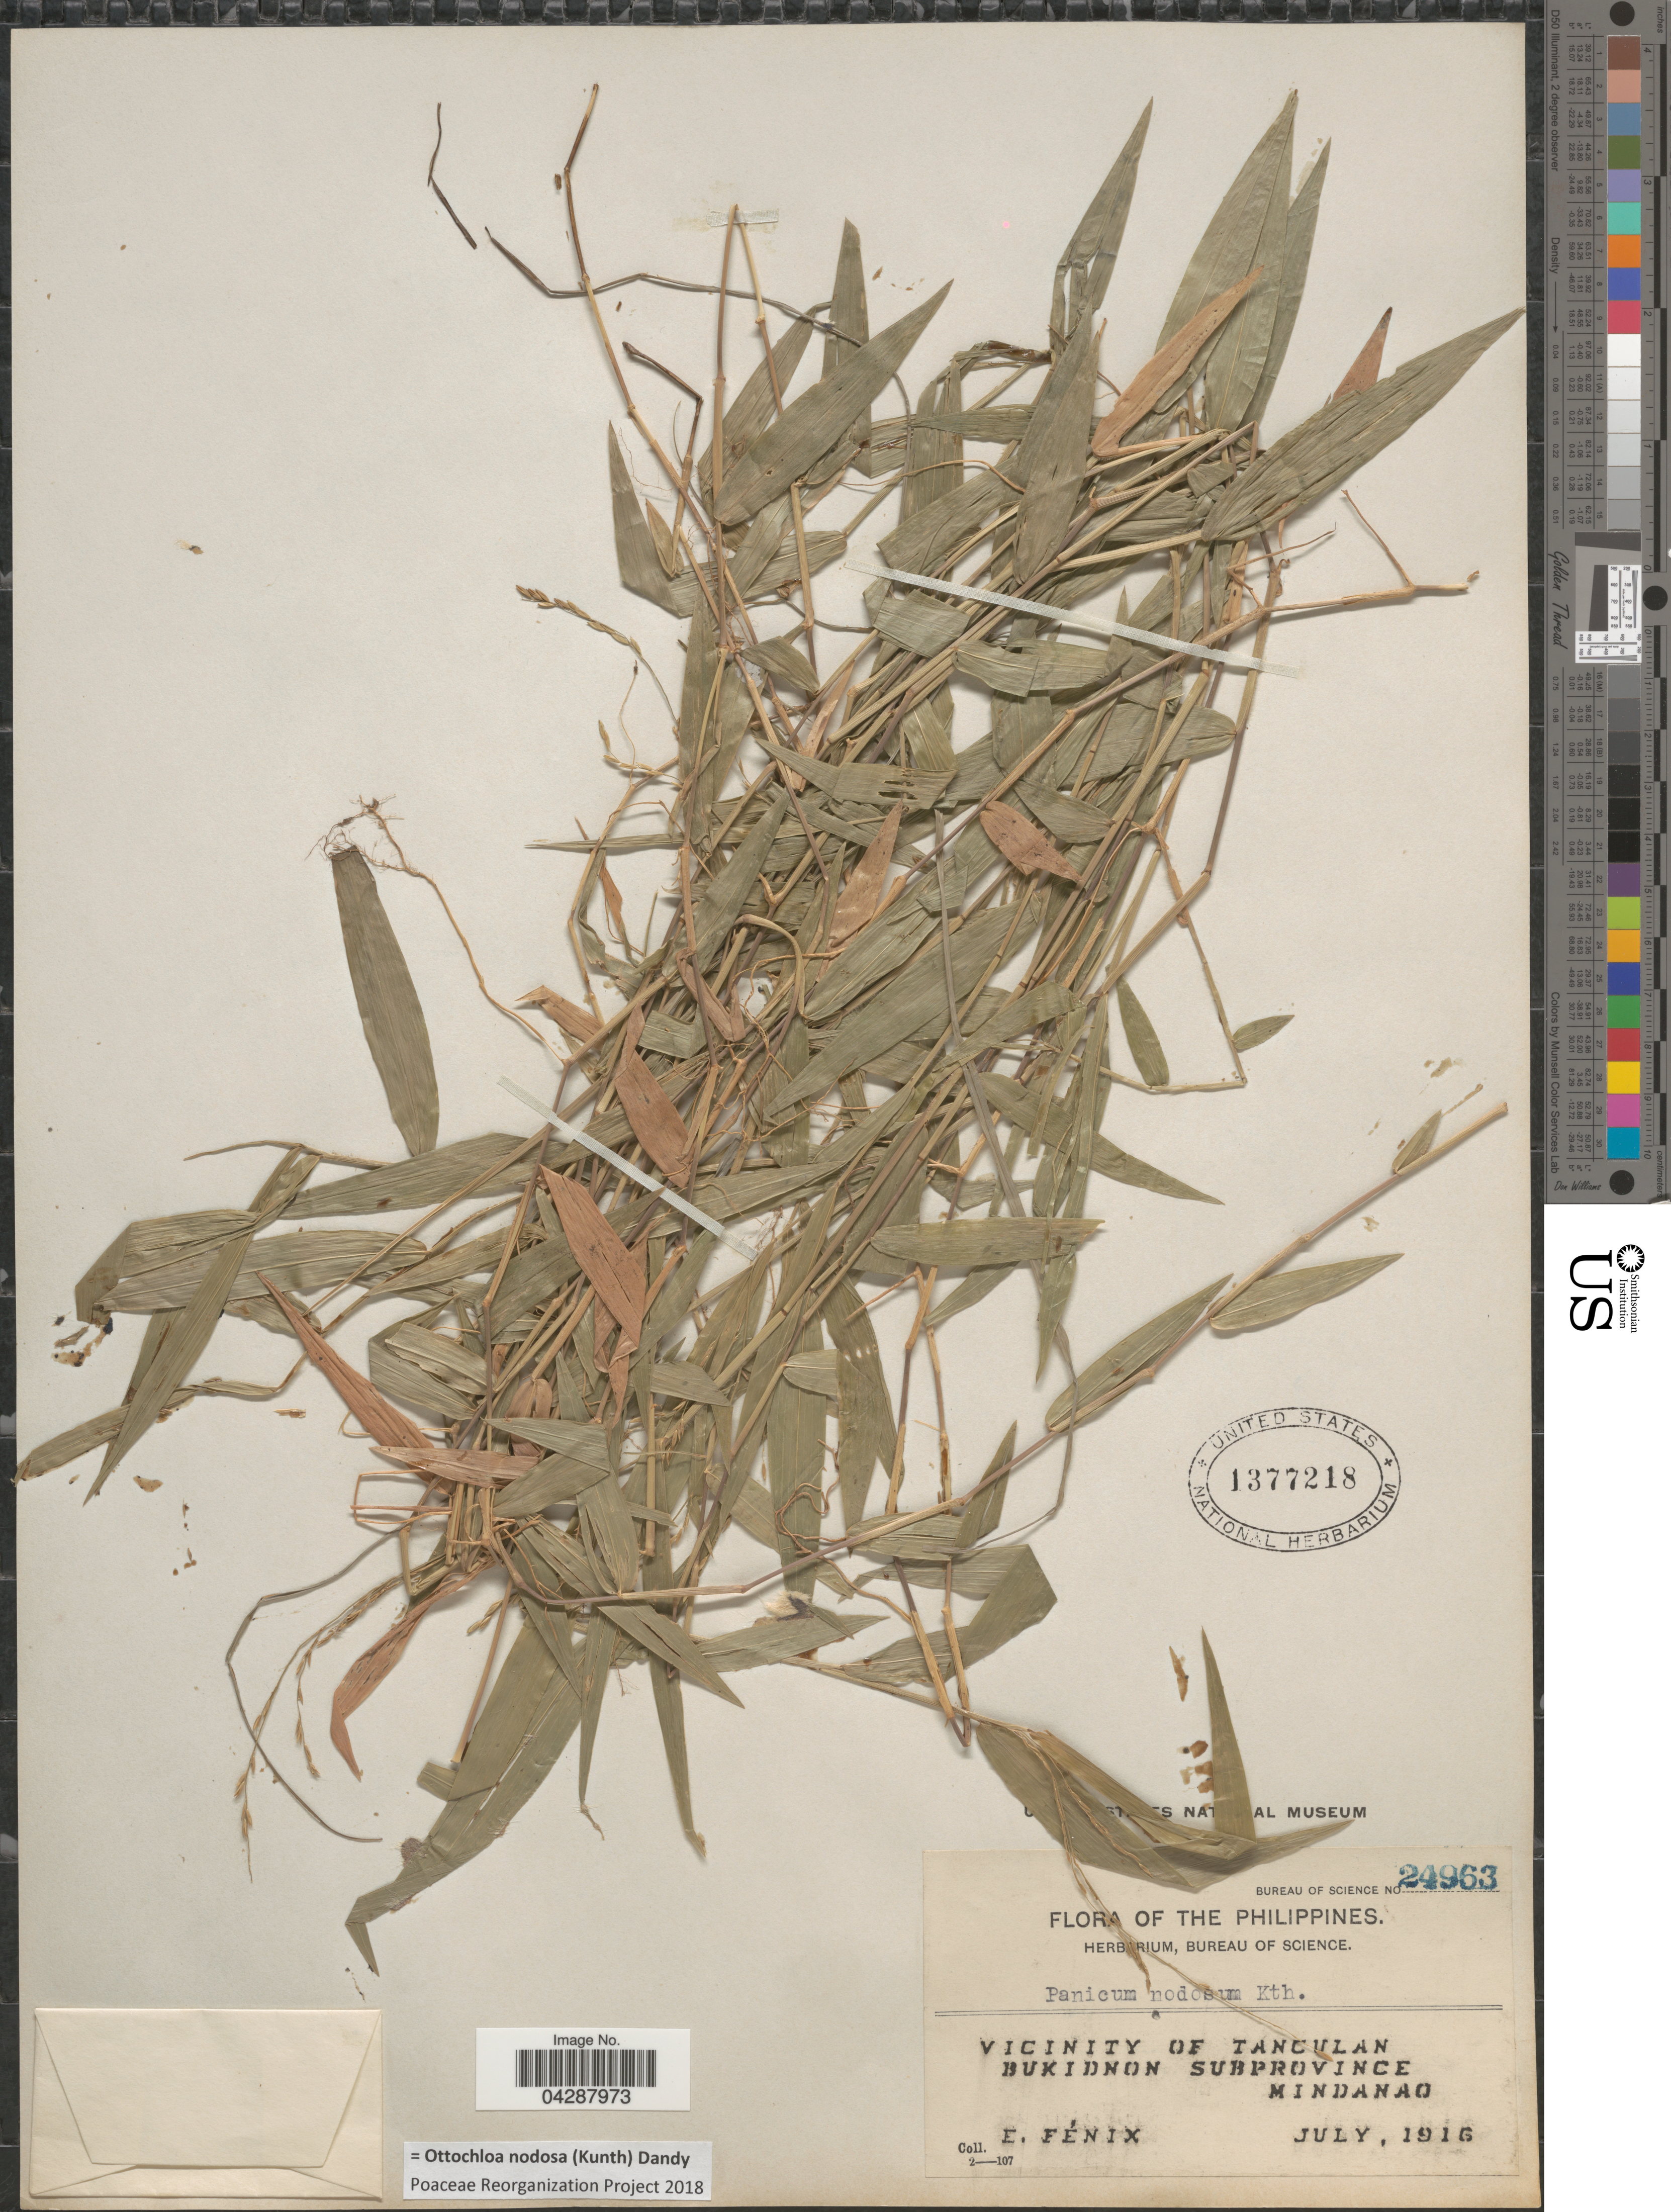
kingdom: Plantae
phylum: Tracheophyta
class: Liliopsida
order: Poales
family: Poaceae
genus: Ottochloa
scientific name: Ottochloa nodosa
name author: (Kunth) Dandy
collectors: E. Fénix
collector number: Bureau of Science 24963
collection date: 1916-07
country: Philippines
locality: Vicinity of Tanculan. Bukidnon Subprovince. Mindanao.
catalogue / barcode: US 1377218